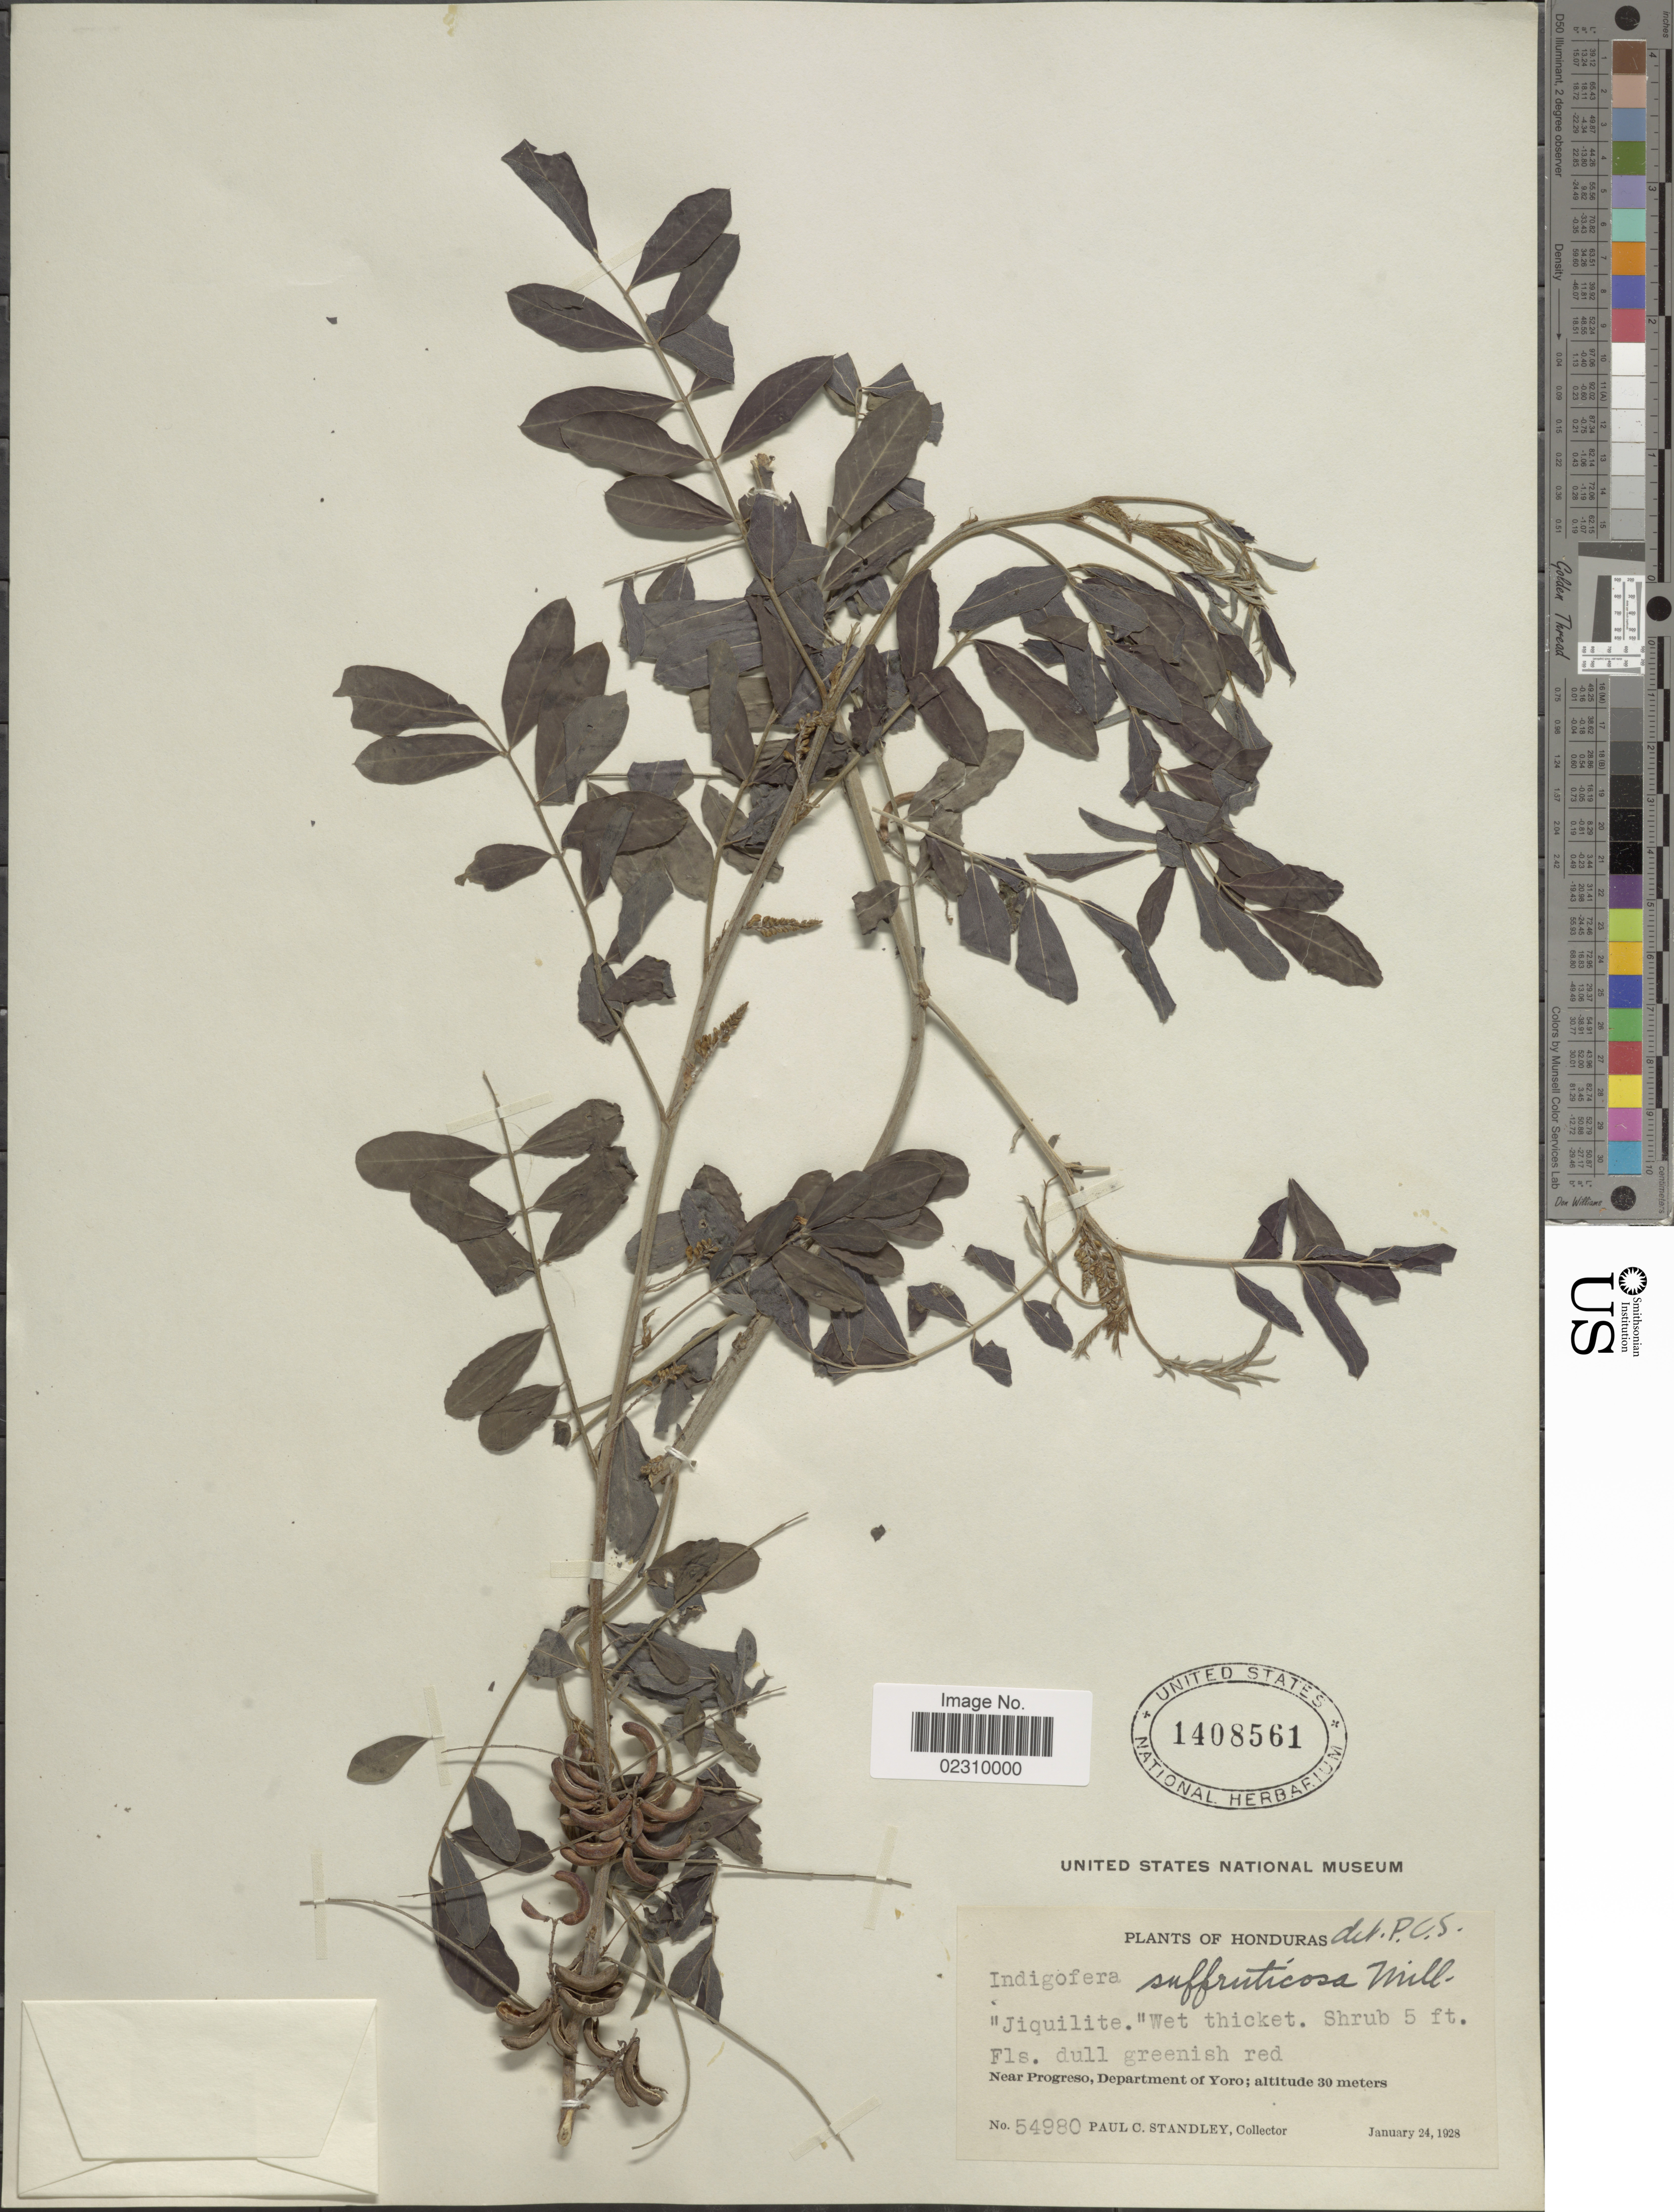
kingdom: Plantae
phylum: Tracheophyta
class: Magnoliopsida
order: Fabales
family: Fabaceae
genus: Indigofera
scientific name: Indigofera suffruticosa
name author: Mill.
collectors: P. C. Standley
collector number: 54980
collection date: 1928-01-24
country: Honduras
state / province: Yoro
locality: Near Progreso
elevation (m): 30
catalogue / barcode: US 1408561